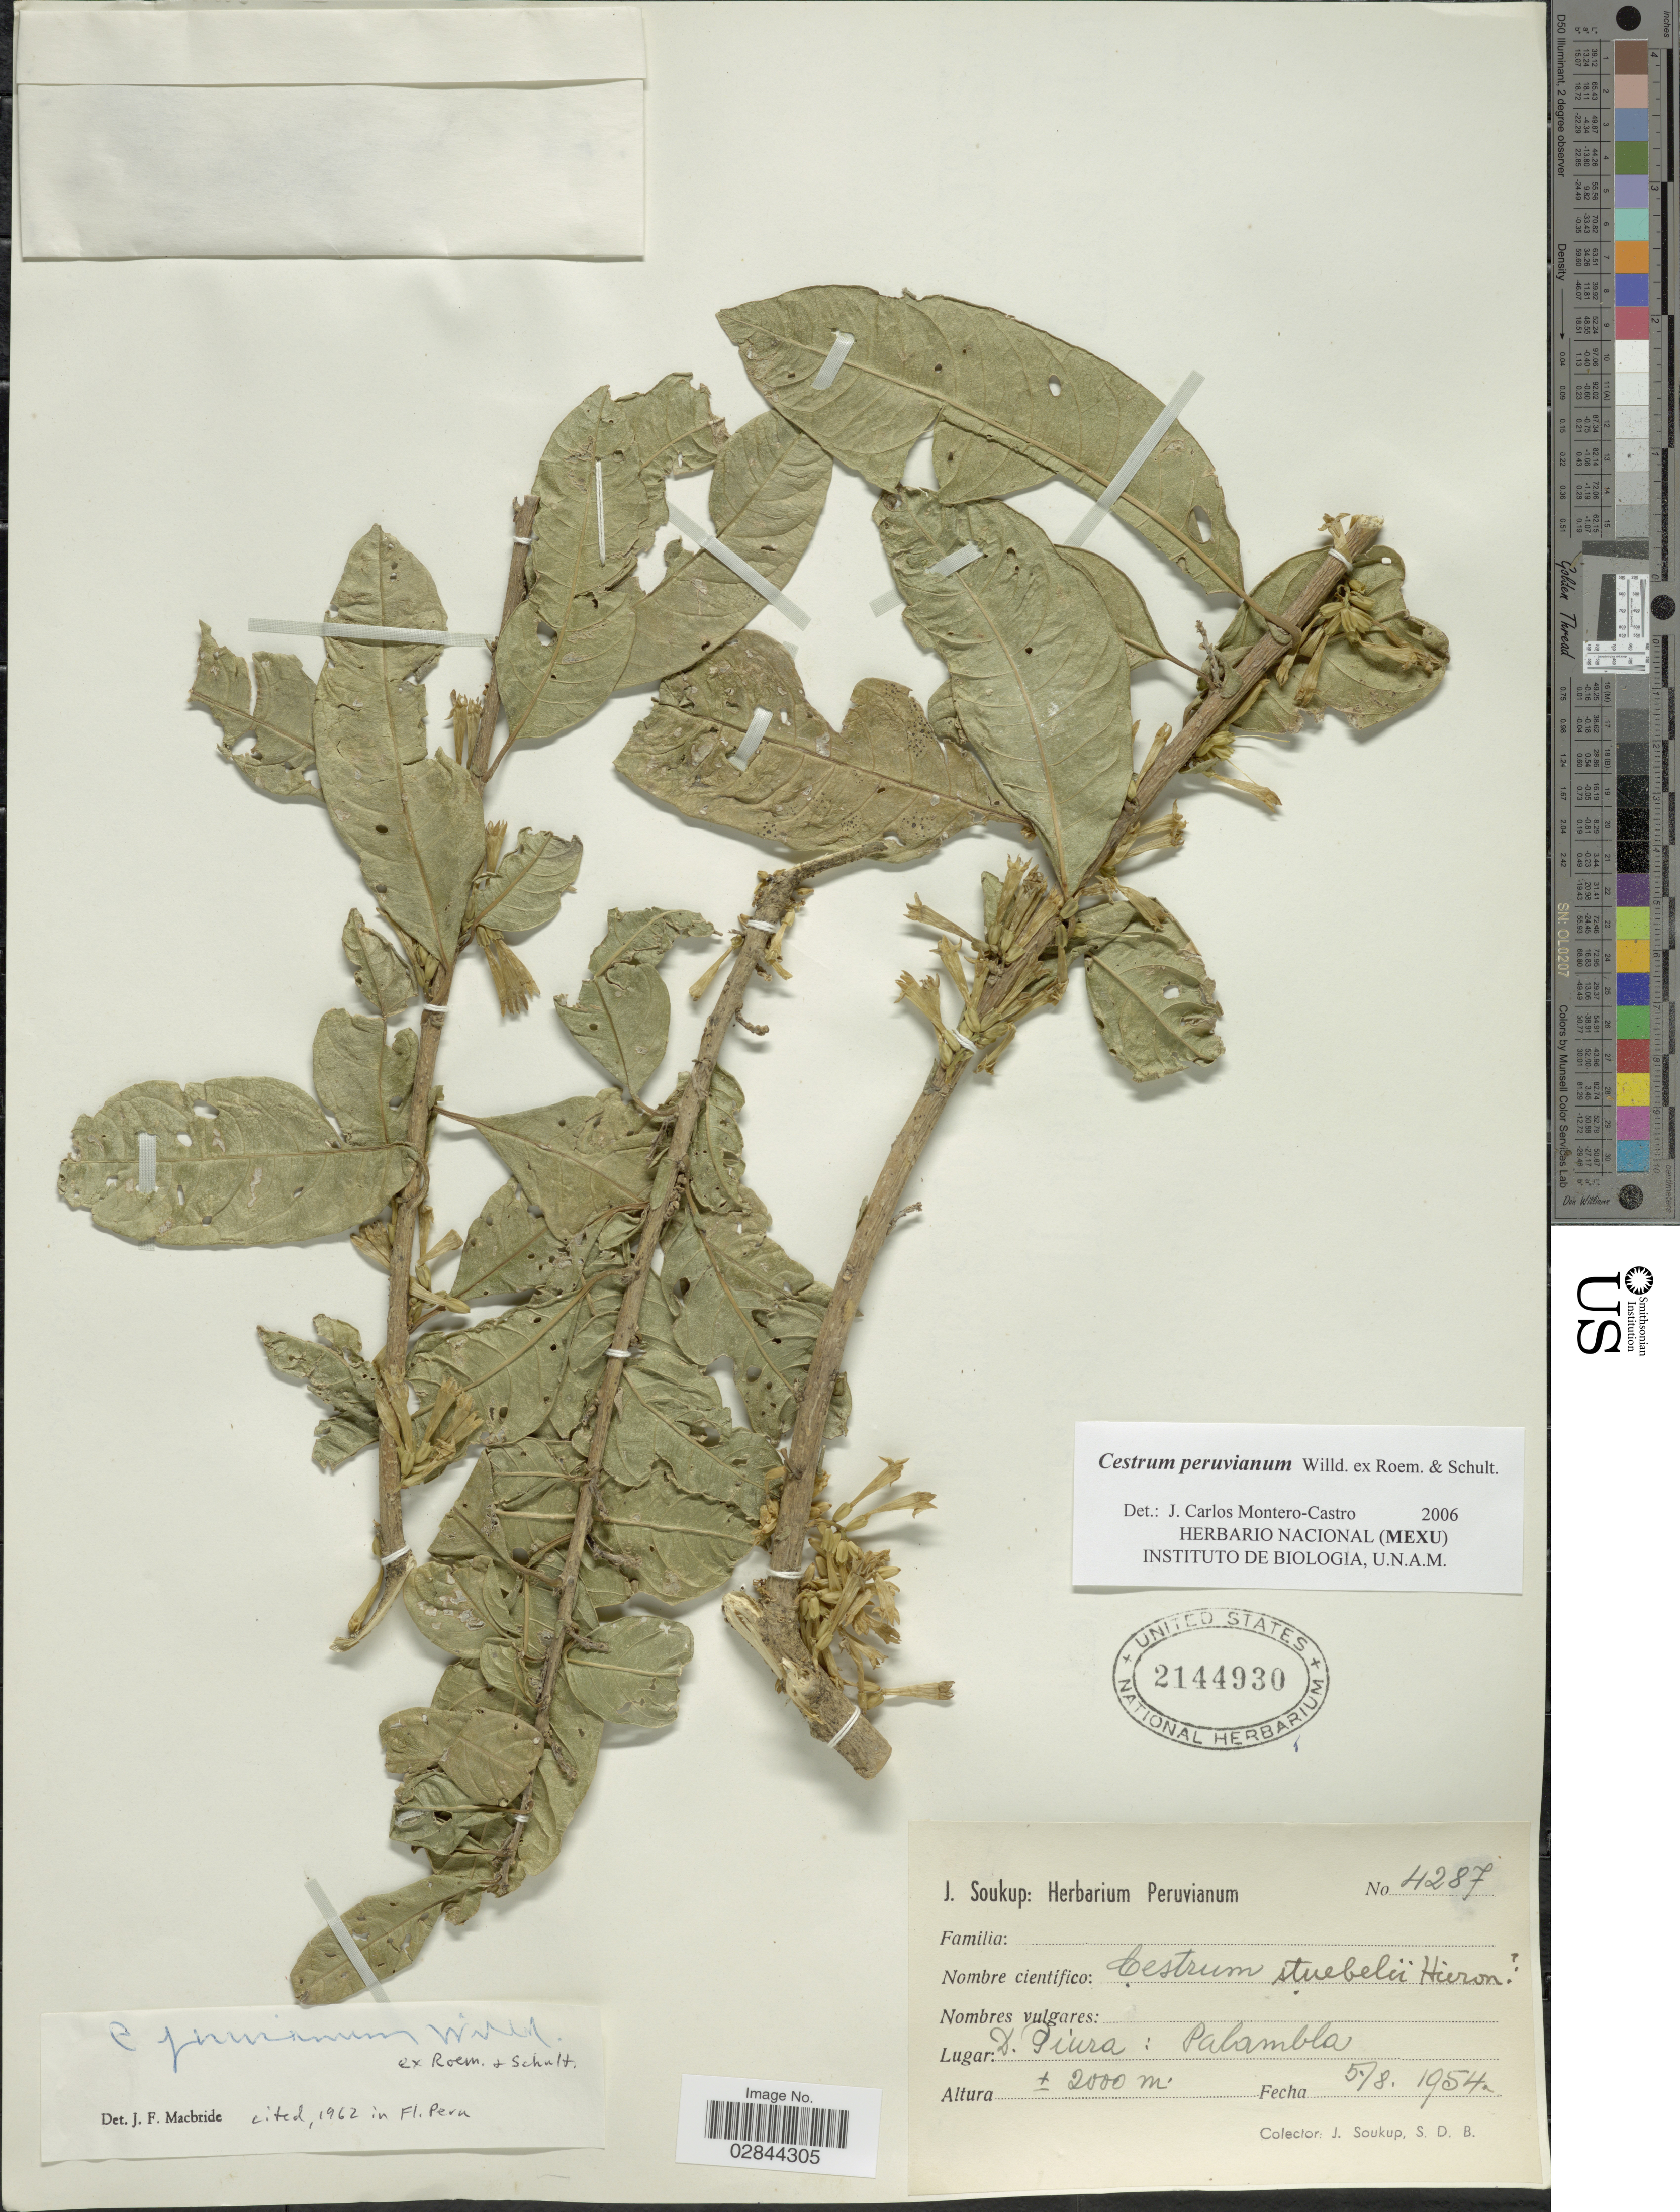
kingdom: Plantae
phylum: Tracheophyta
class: Magnoliopsida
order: Solanales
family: Solanaceae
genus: Cestrum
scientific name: Cestrum affine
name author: Kunth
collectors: J. Soukup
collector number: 4287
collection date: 1954-08-05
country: Peru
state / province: Piura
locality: Lugar S. Piura, Palambla.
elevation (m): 2000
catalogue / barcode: US 2144930